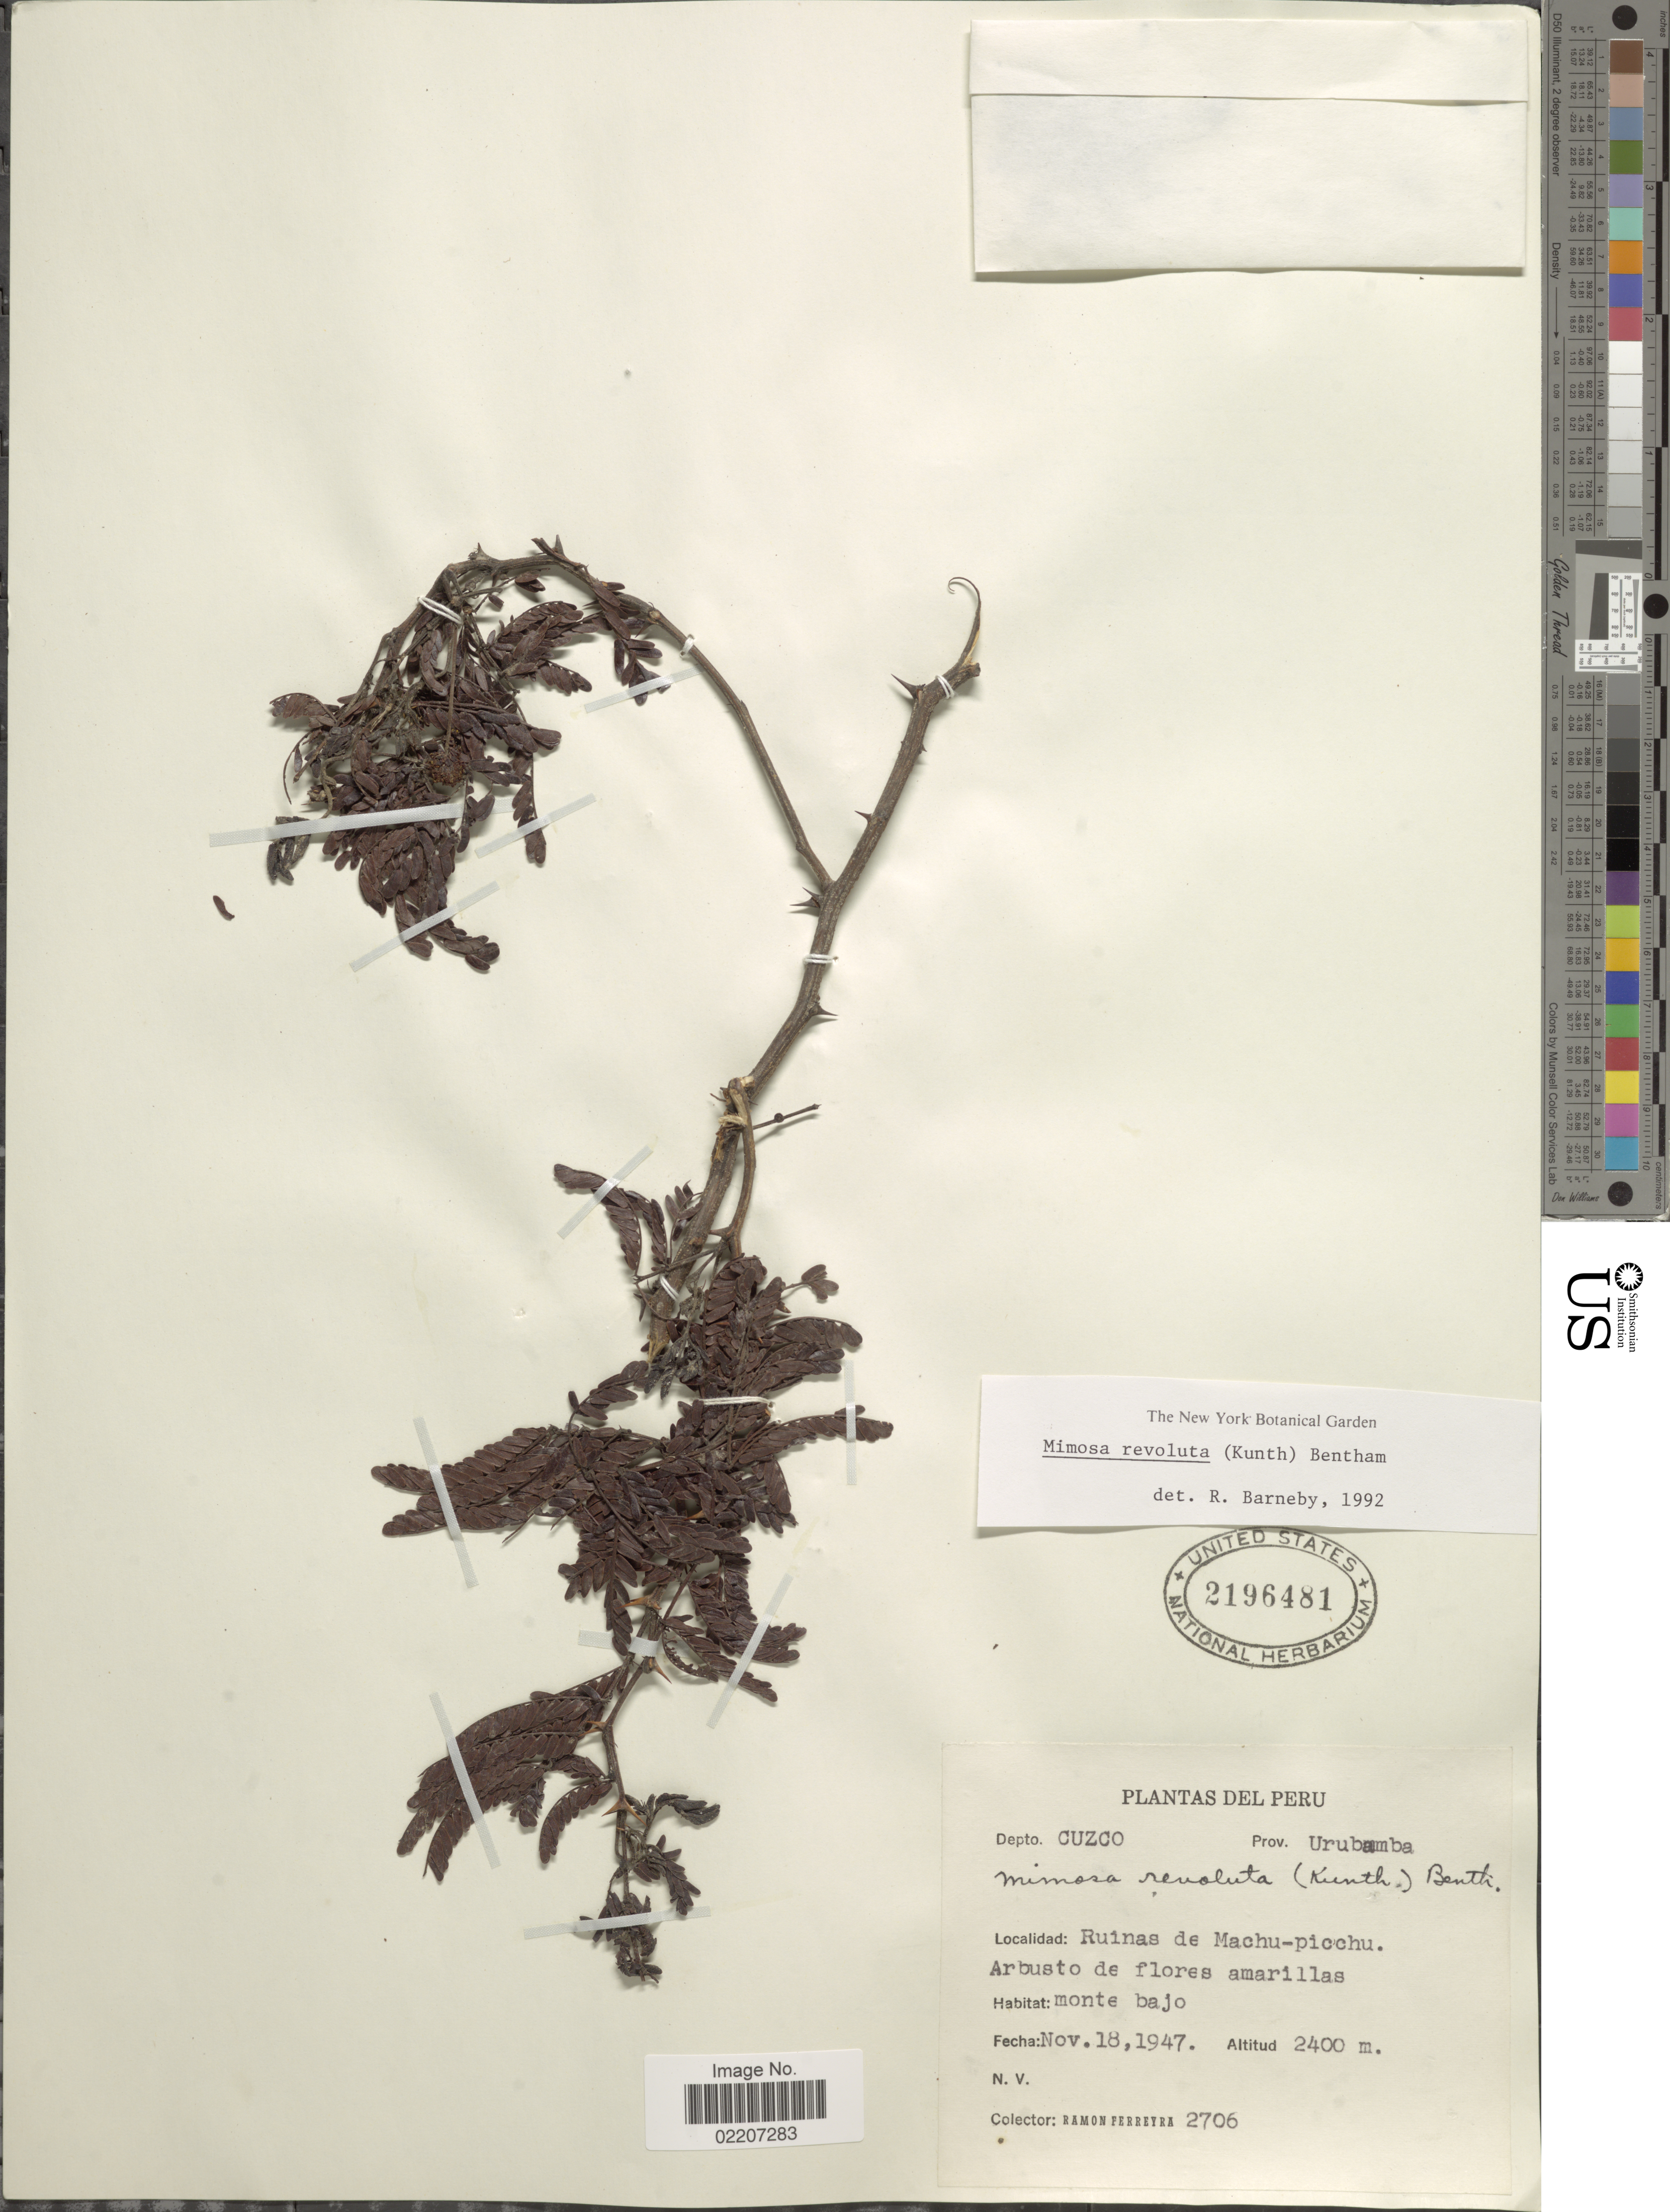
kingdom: Plantae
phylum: Tracheophyta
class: Magnoliopsida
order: Fabales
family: Fabaceae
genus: Mimosa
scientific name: Mimosa revoluta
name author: (Kunth) Benth.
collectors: R. A. Ferreyra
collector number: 2706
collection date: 1947-11-18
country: Peru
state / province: Cusco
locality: Depto. Cuzco, Prov. Urubamba, Ruinas de Machu-picchu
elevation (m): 2400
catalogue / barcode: US 2196481